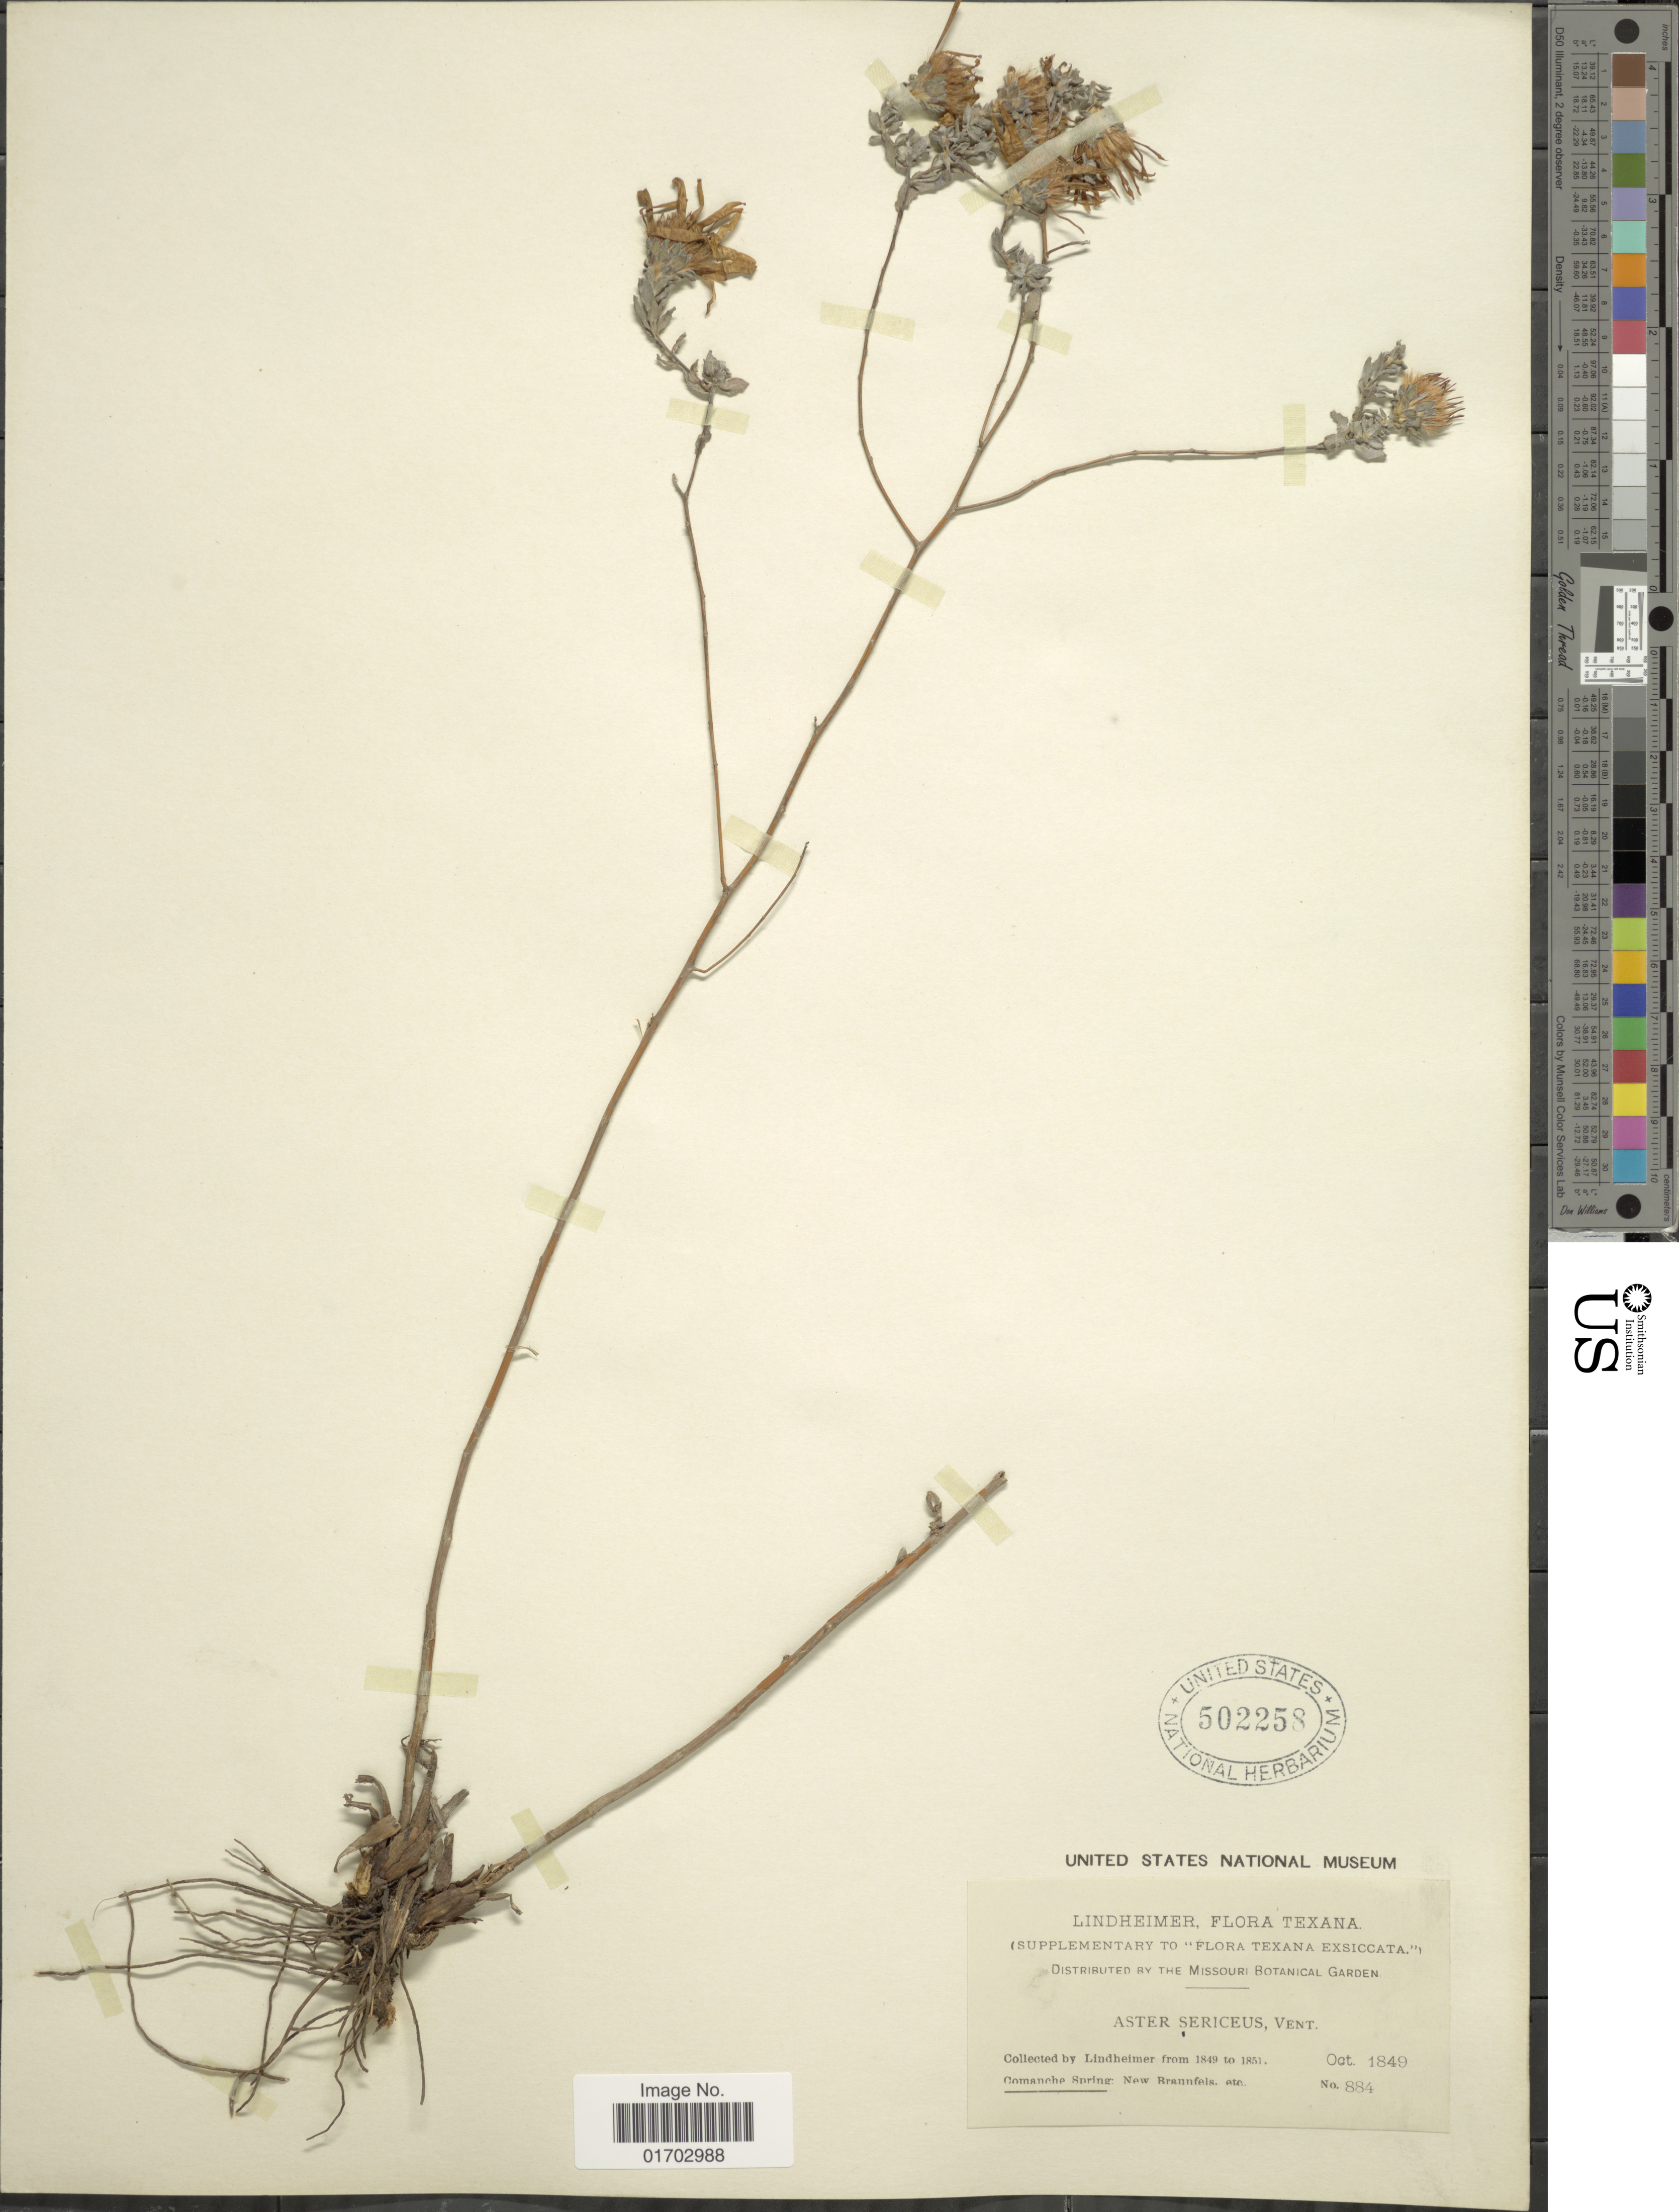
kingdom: Plantae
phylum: Tracheophyta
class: Magnoliopsida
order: Asterales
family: Asteraceae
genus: Symphyotrichum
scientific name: Symphyotrichum sericeum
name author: (Vent.) G.L. Nesom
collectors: -. Lindheimer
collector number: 884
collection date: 1849-10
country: United States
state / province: Texas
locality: Comanche Spring, New Braunfels.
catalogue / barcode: US 502258